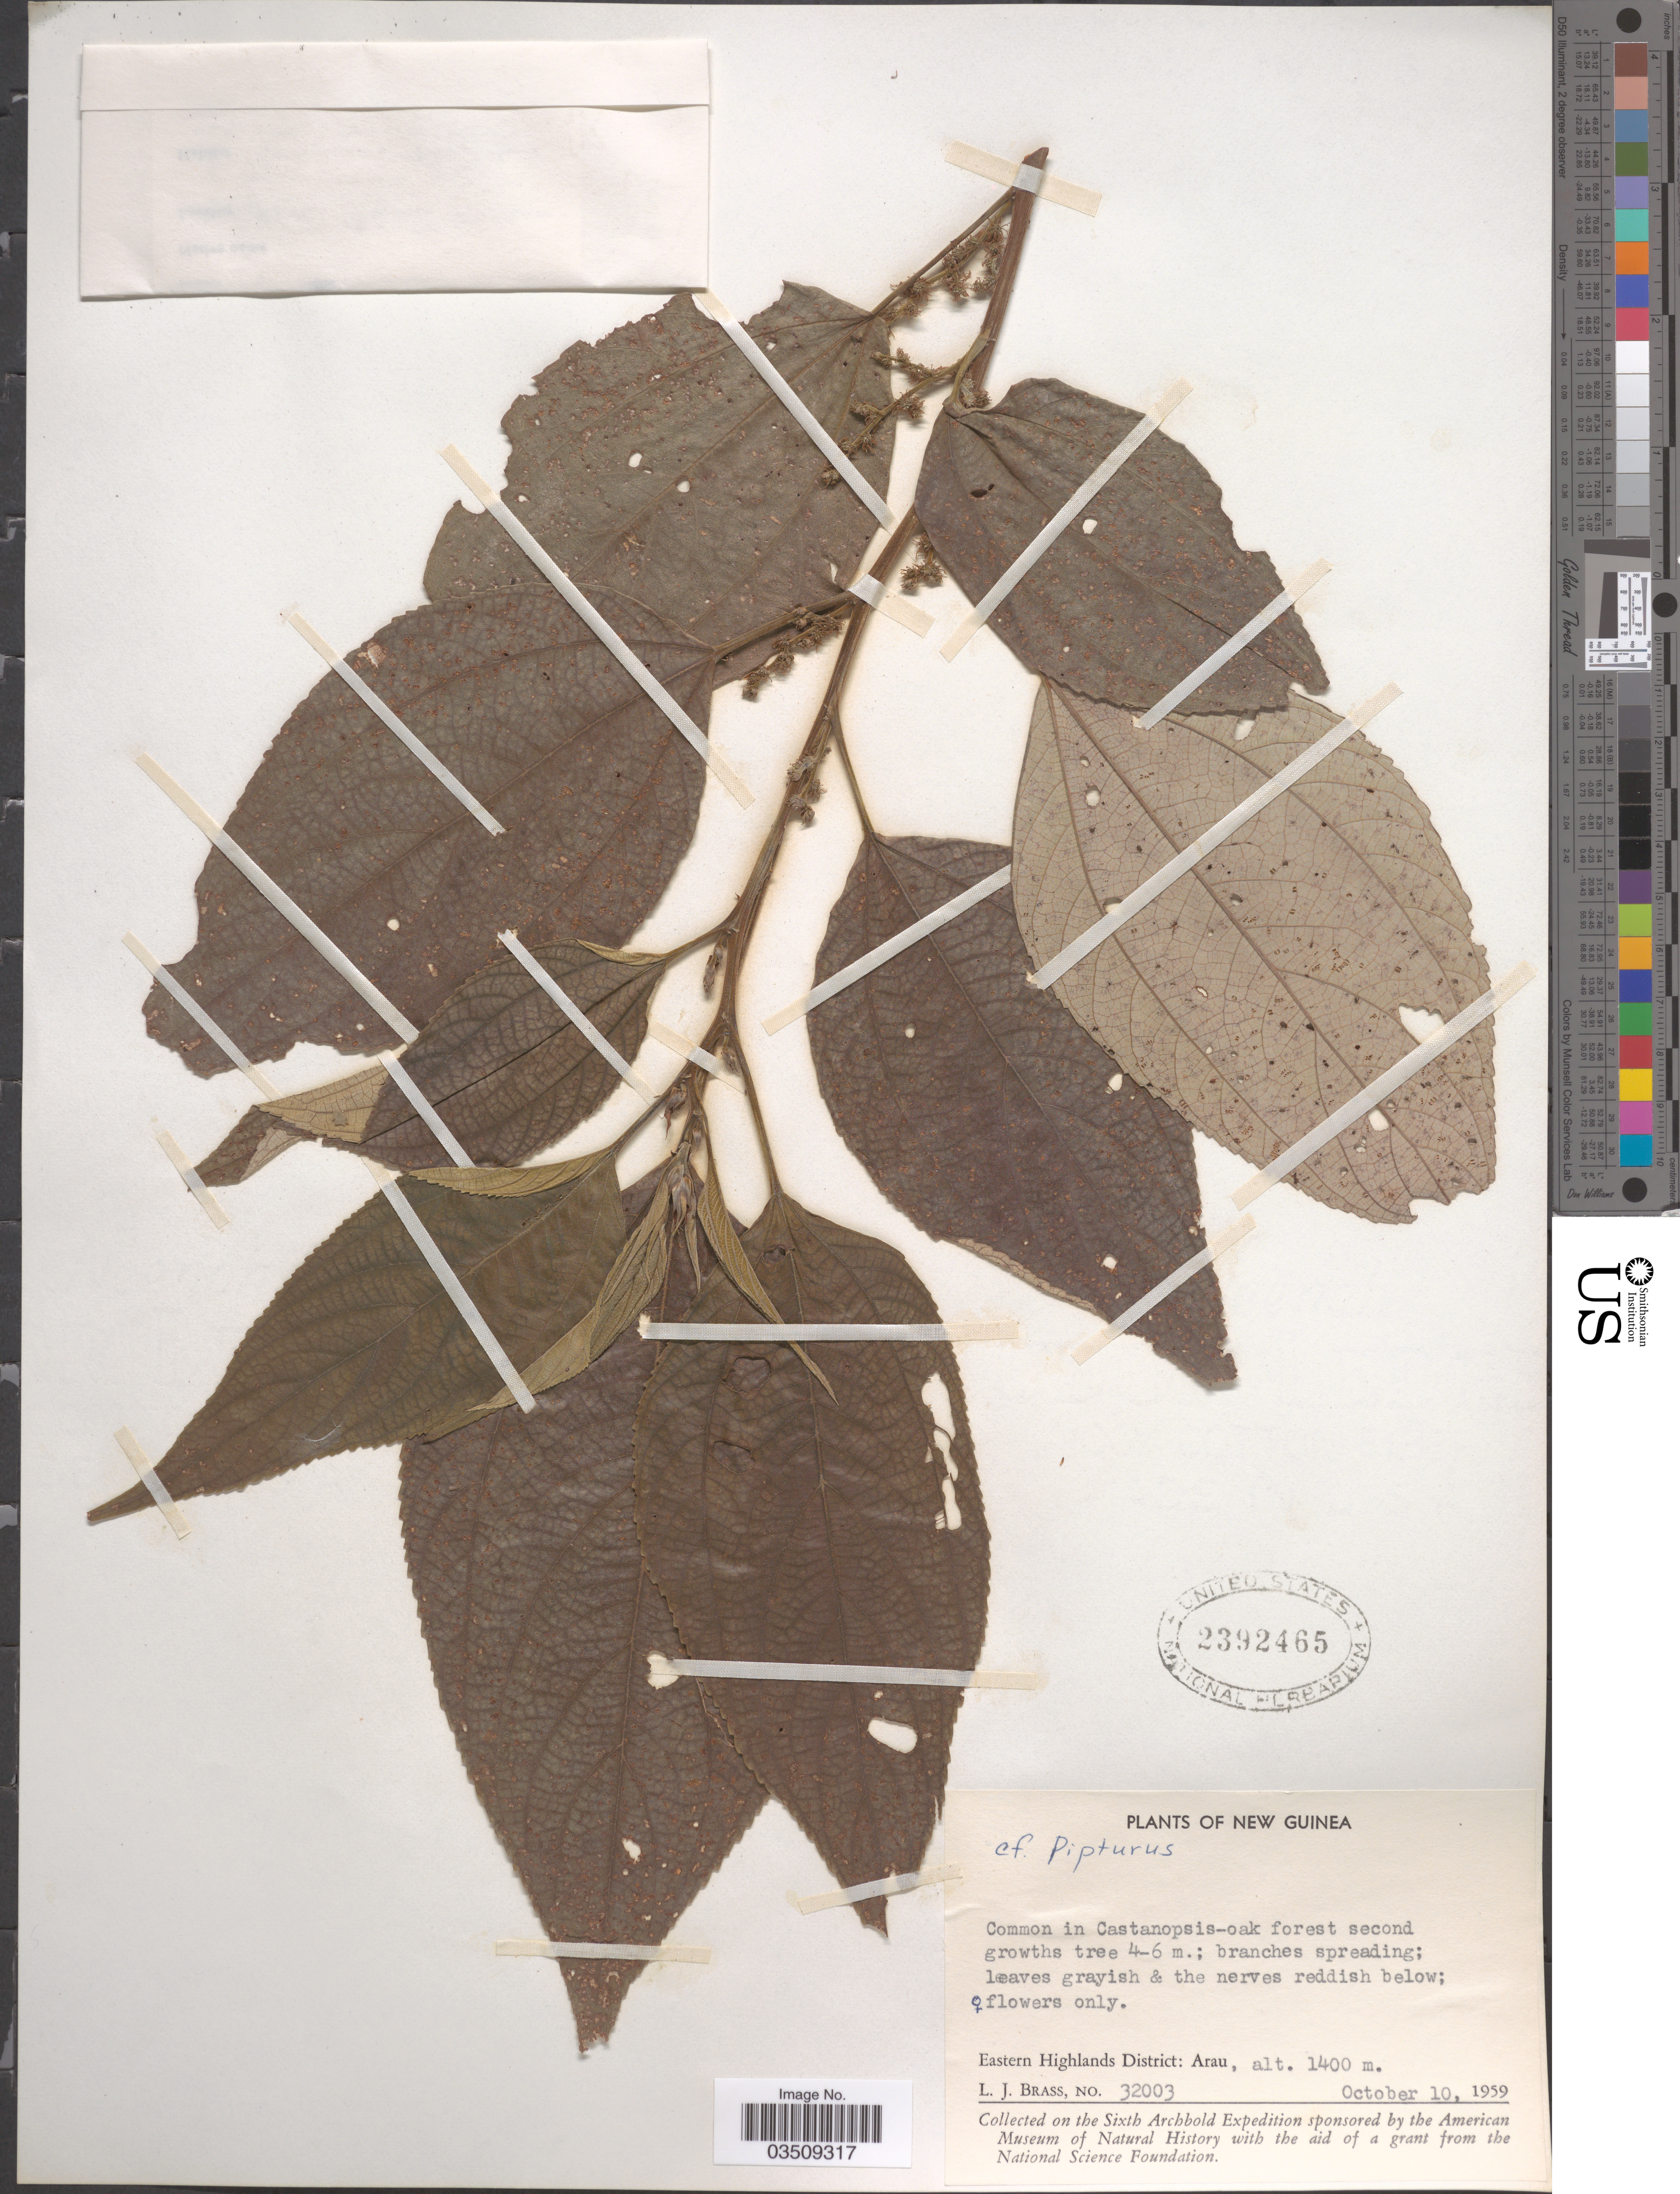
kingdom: Plantae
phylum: Tracheophyta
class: Magnoliopsida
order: Rosales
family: Urticaceae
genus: Pipturus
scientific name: Pipturus sp.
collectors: L. J. Brass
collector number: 32003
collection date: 1959-10-10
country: Papua New Guinea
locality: New Guinea. Eastern Highlands District: Arau.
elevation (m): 1400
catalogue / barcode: US 2392465